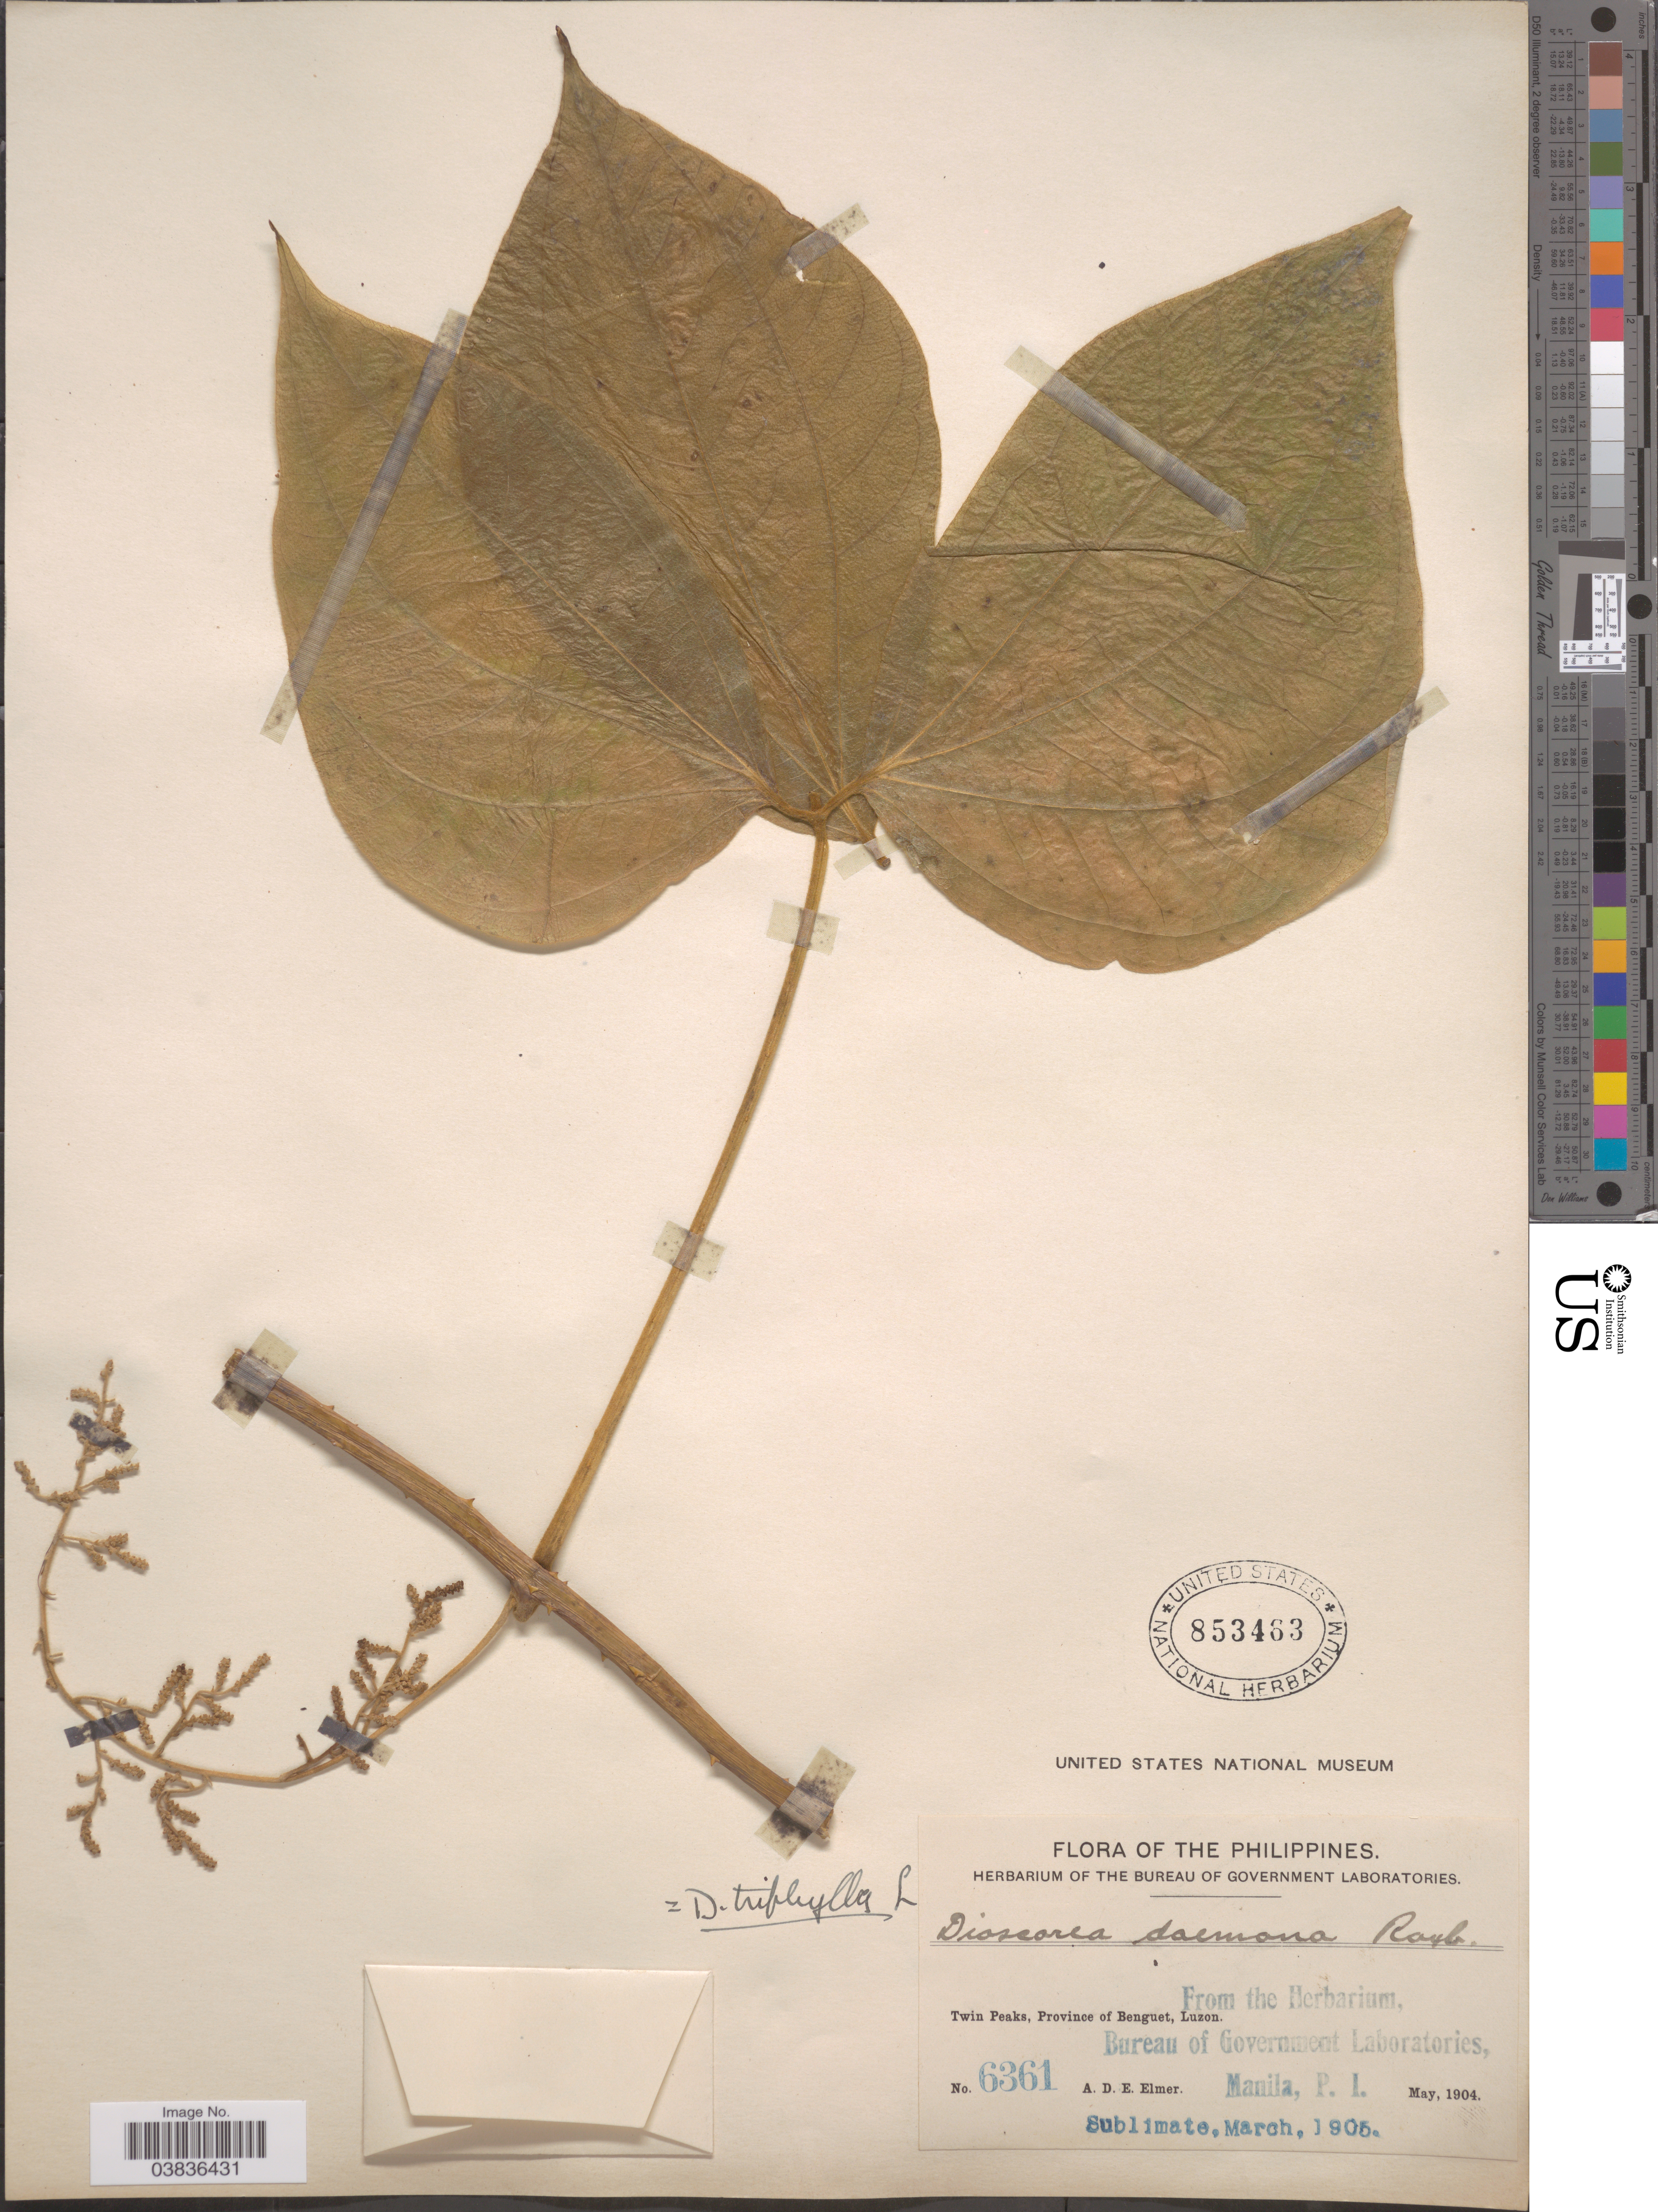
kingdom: Plantae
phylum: Tracheophyta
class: Liliopsida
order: Dioscoreales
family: Dioscoreaceae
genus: Dioscorea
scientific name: Dioscorea hispida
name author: Dennst.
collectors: A. D. E. Elmer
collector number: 6361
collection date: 1904-05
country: Philippines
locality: Twin Peaks, Province of Benguet, Luzon.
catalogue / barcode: US 853463